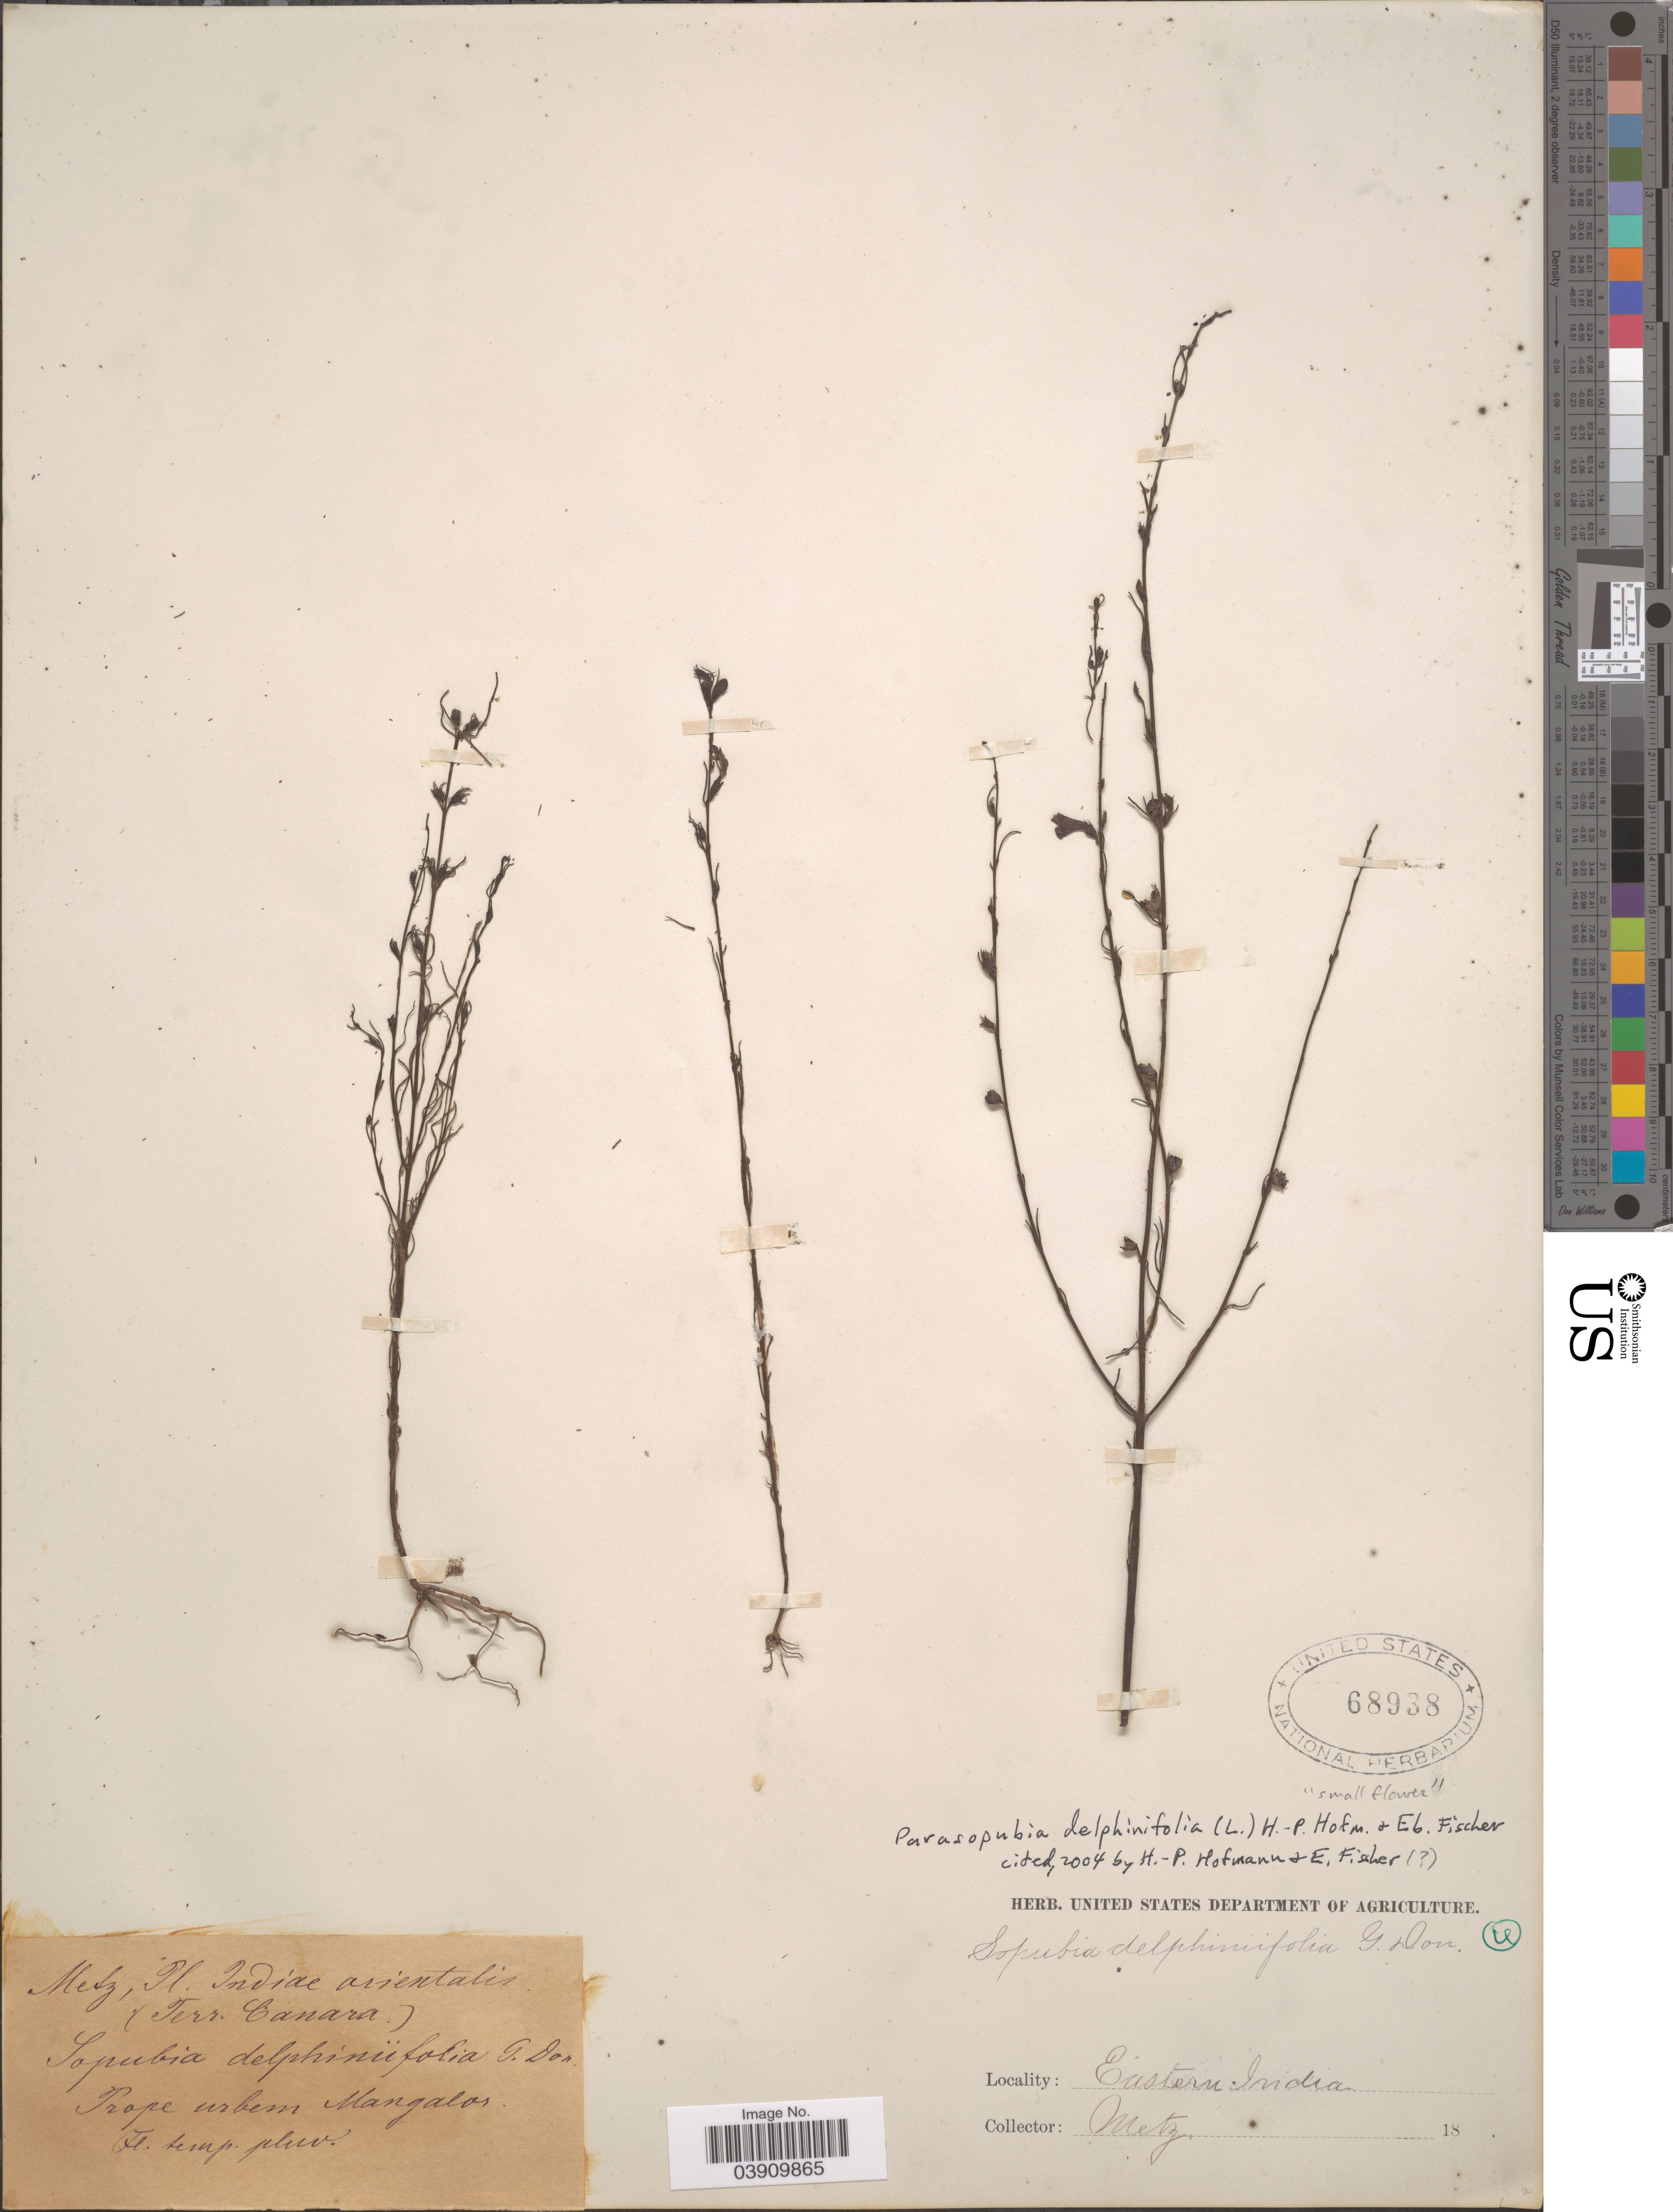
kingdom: Plantae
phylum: Tracheophyta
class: Magnoliopsida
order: Lamiales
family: Orobanchaceae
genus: Sopubia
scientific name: Sopubia delphinifolia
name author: G. Don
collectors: -. Metz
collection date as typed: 18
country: India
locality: Indiae orientalis. (Terr. Canara). Prope urbem Mangalor. Eastern India.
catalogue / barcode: US 68938